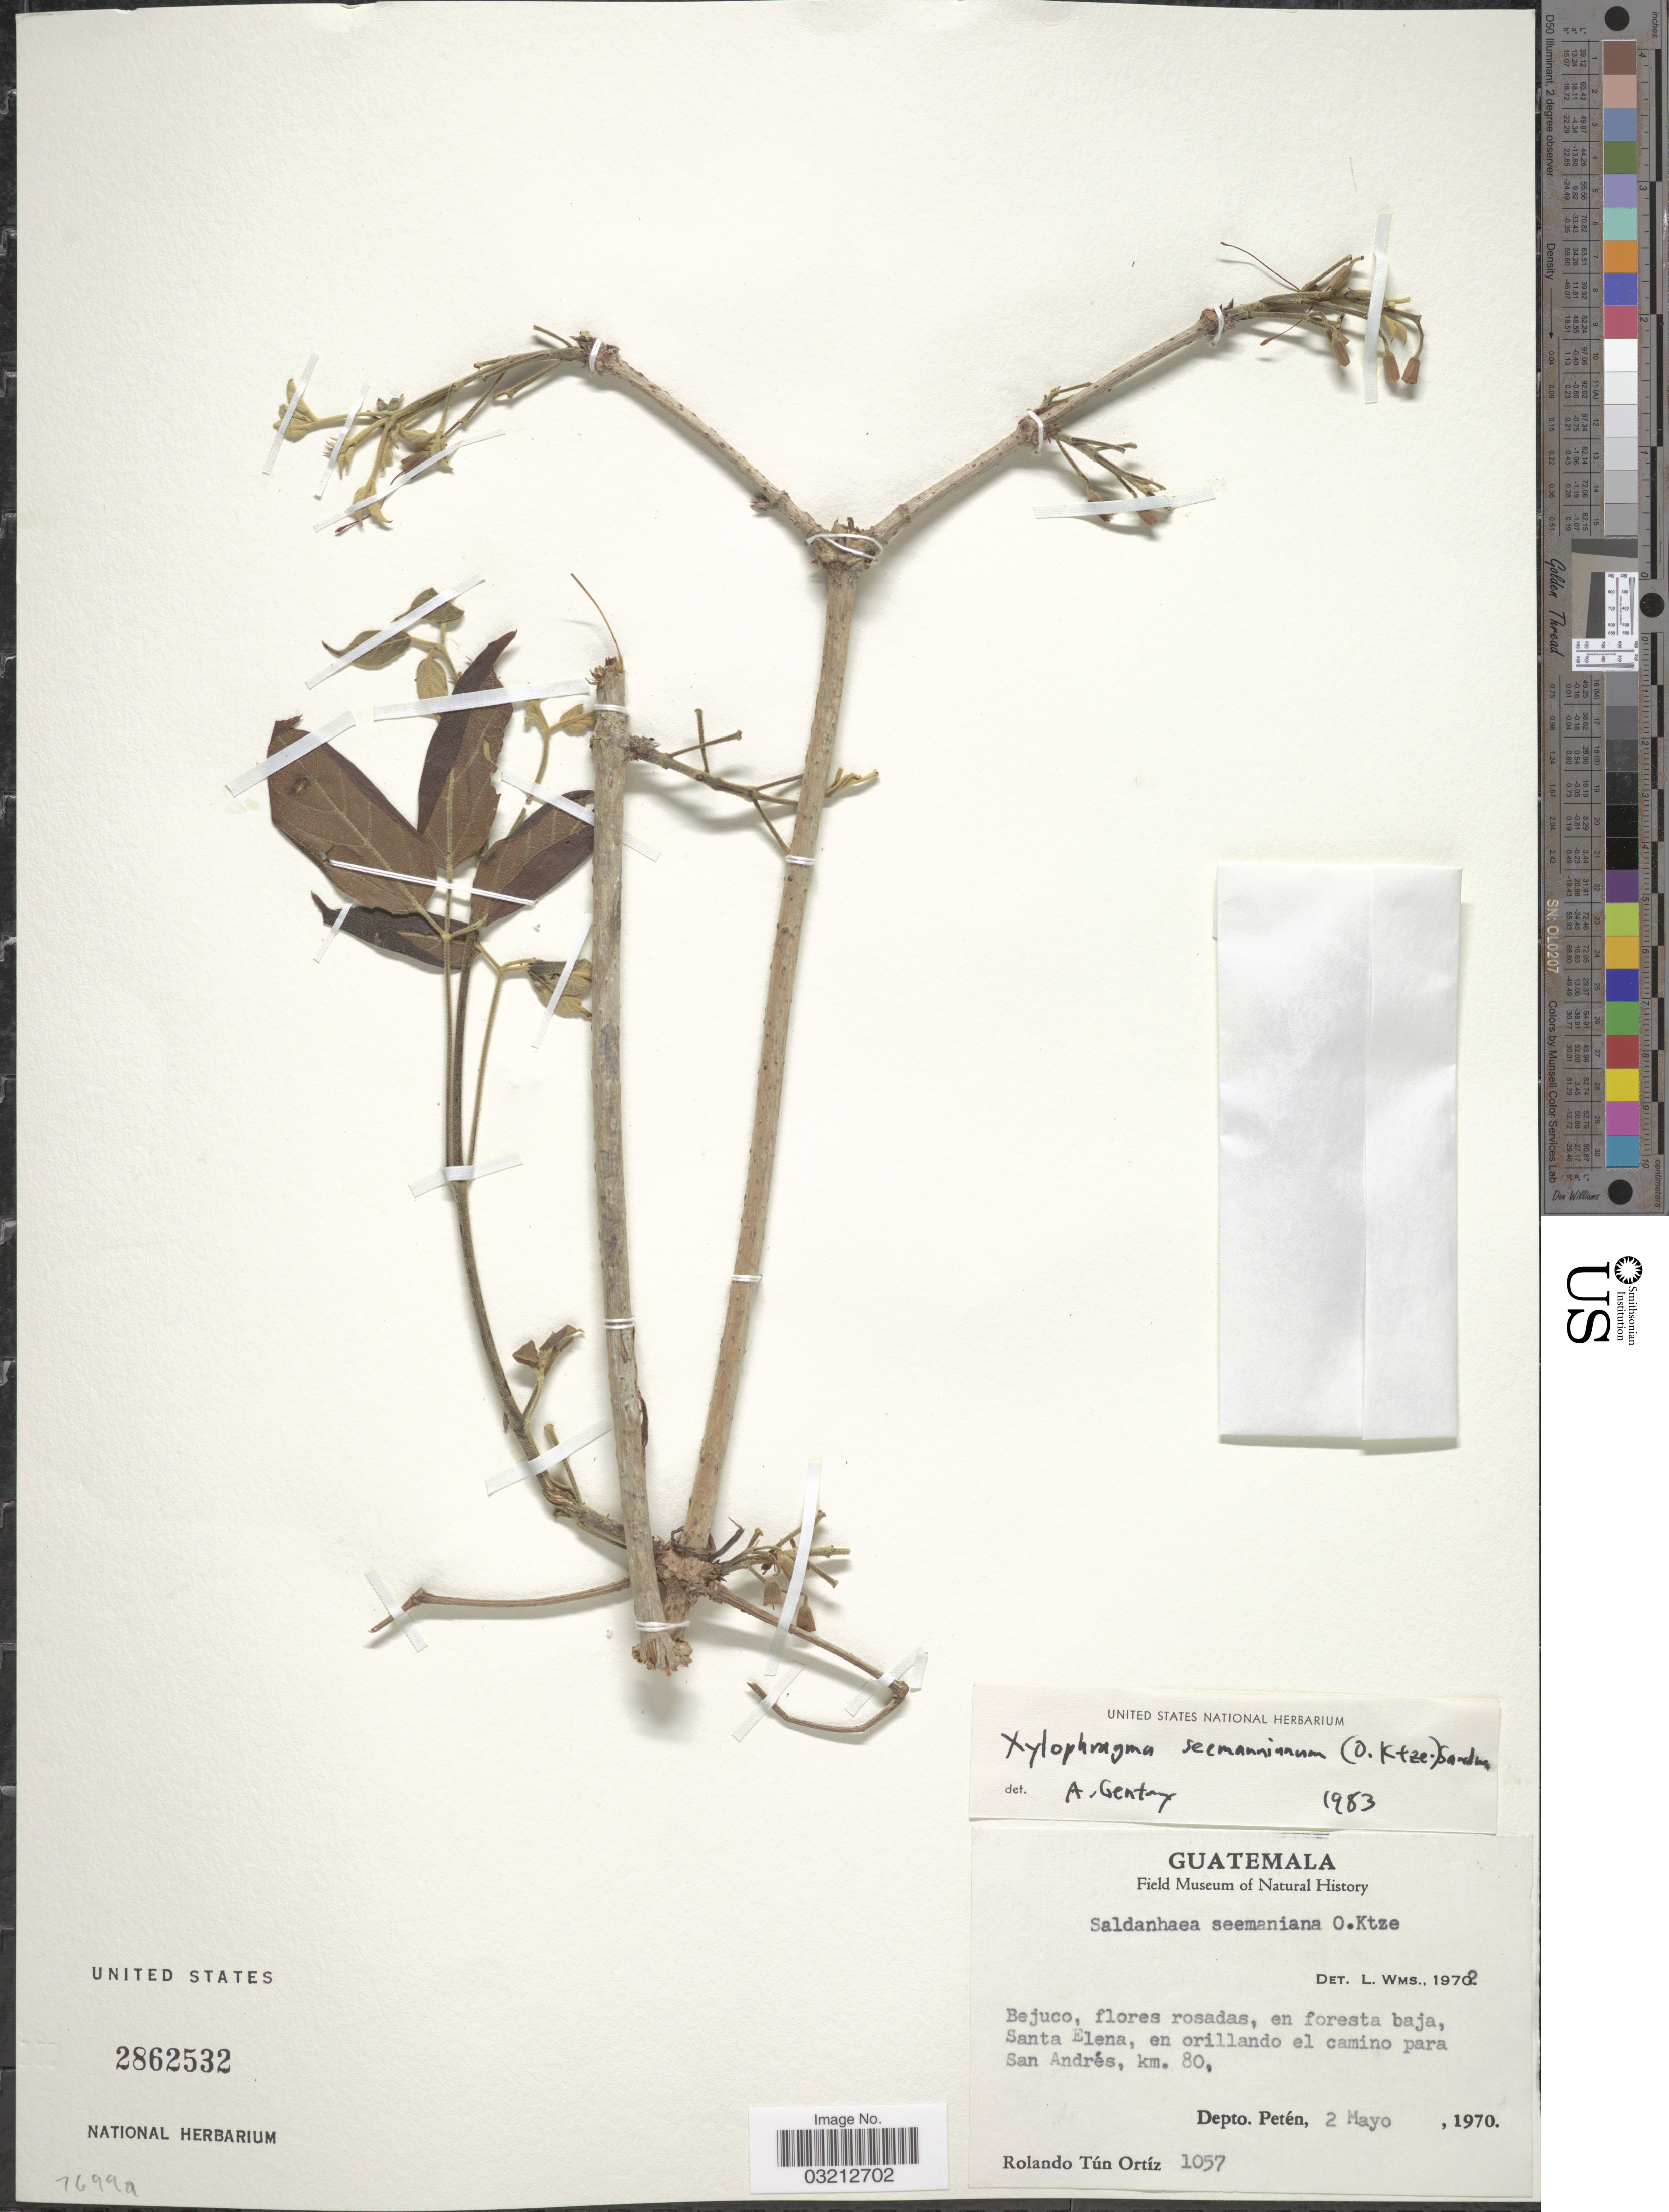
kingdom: Plantae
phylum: Tracheophyta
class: Magnoliopsida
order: Lamiales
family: Bignoniaceae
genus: Xylophragma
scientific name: Xylophragma seemannianum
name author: (Kuntze) Sandwith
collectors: R. T. Ortíz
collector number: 1057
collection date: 1970-05-02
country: Guatemala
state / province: El Petén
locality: Santa Elena, en orillando el camino para San Andrés, km. 80, Depto. Petén.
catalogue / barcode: US 2862532